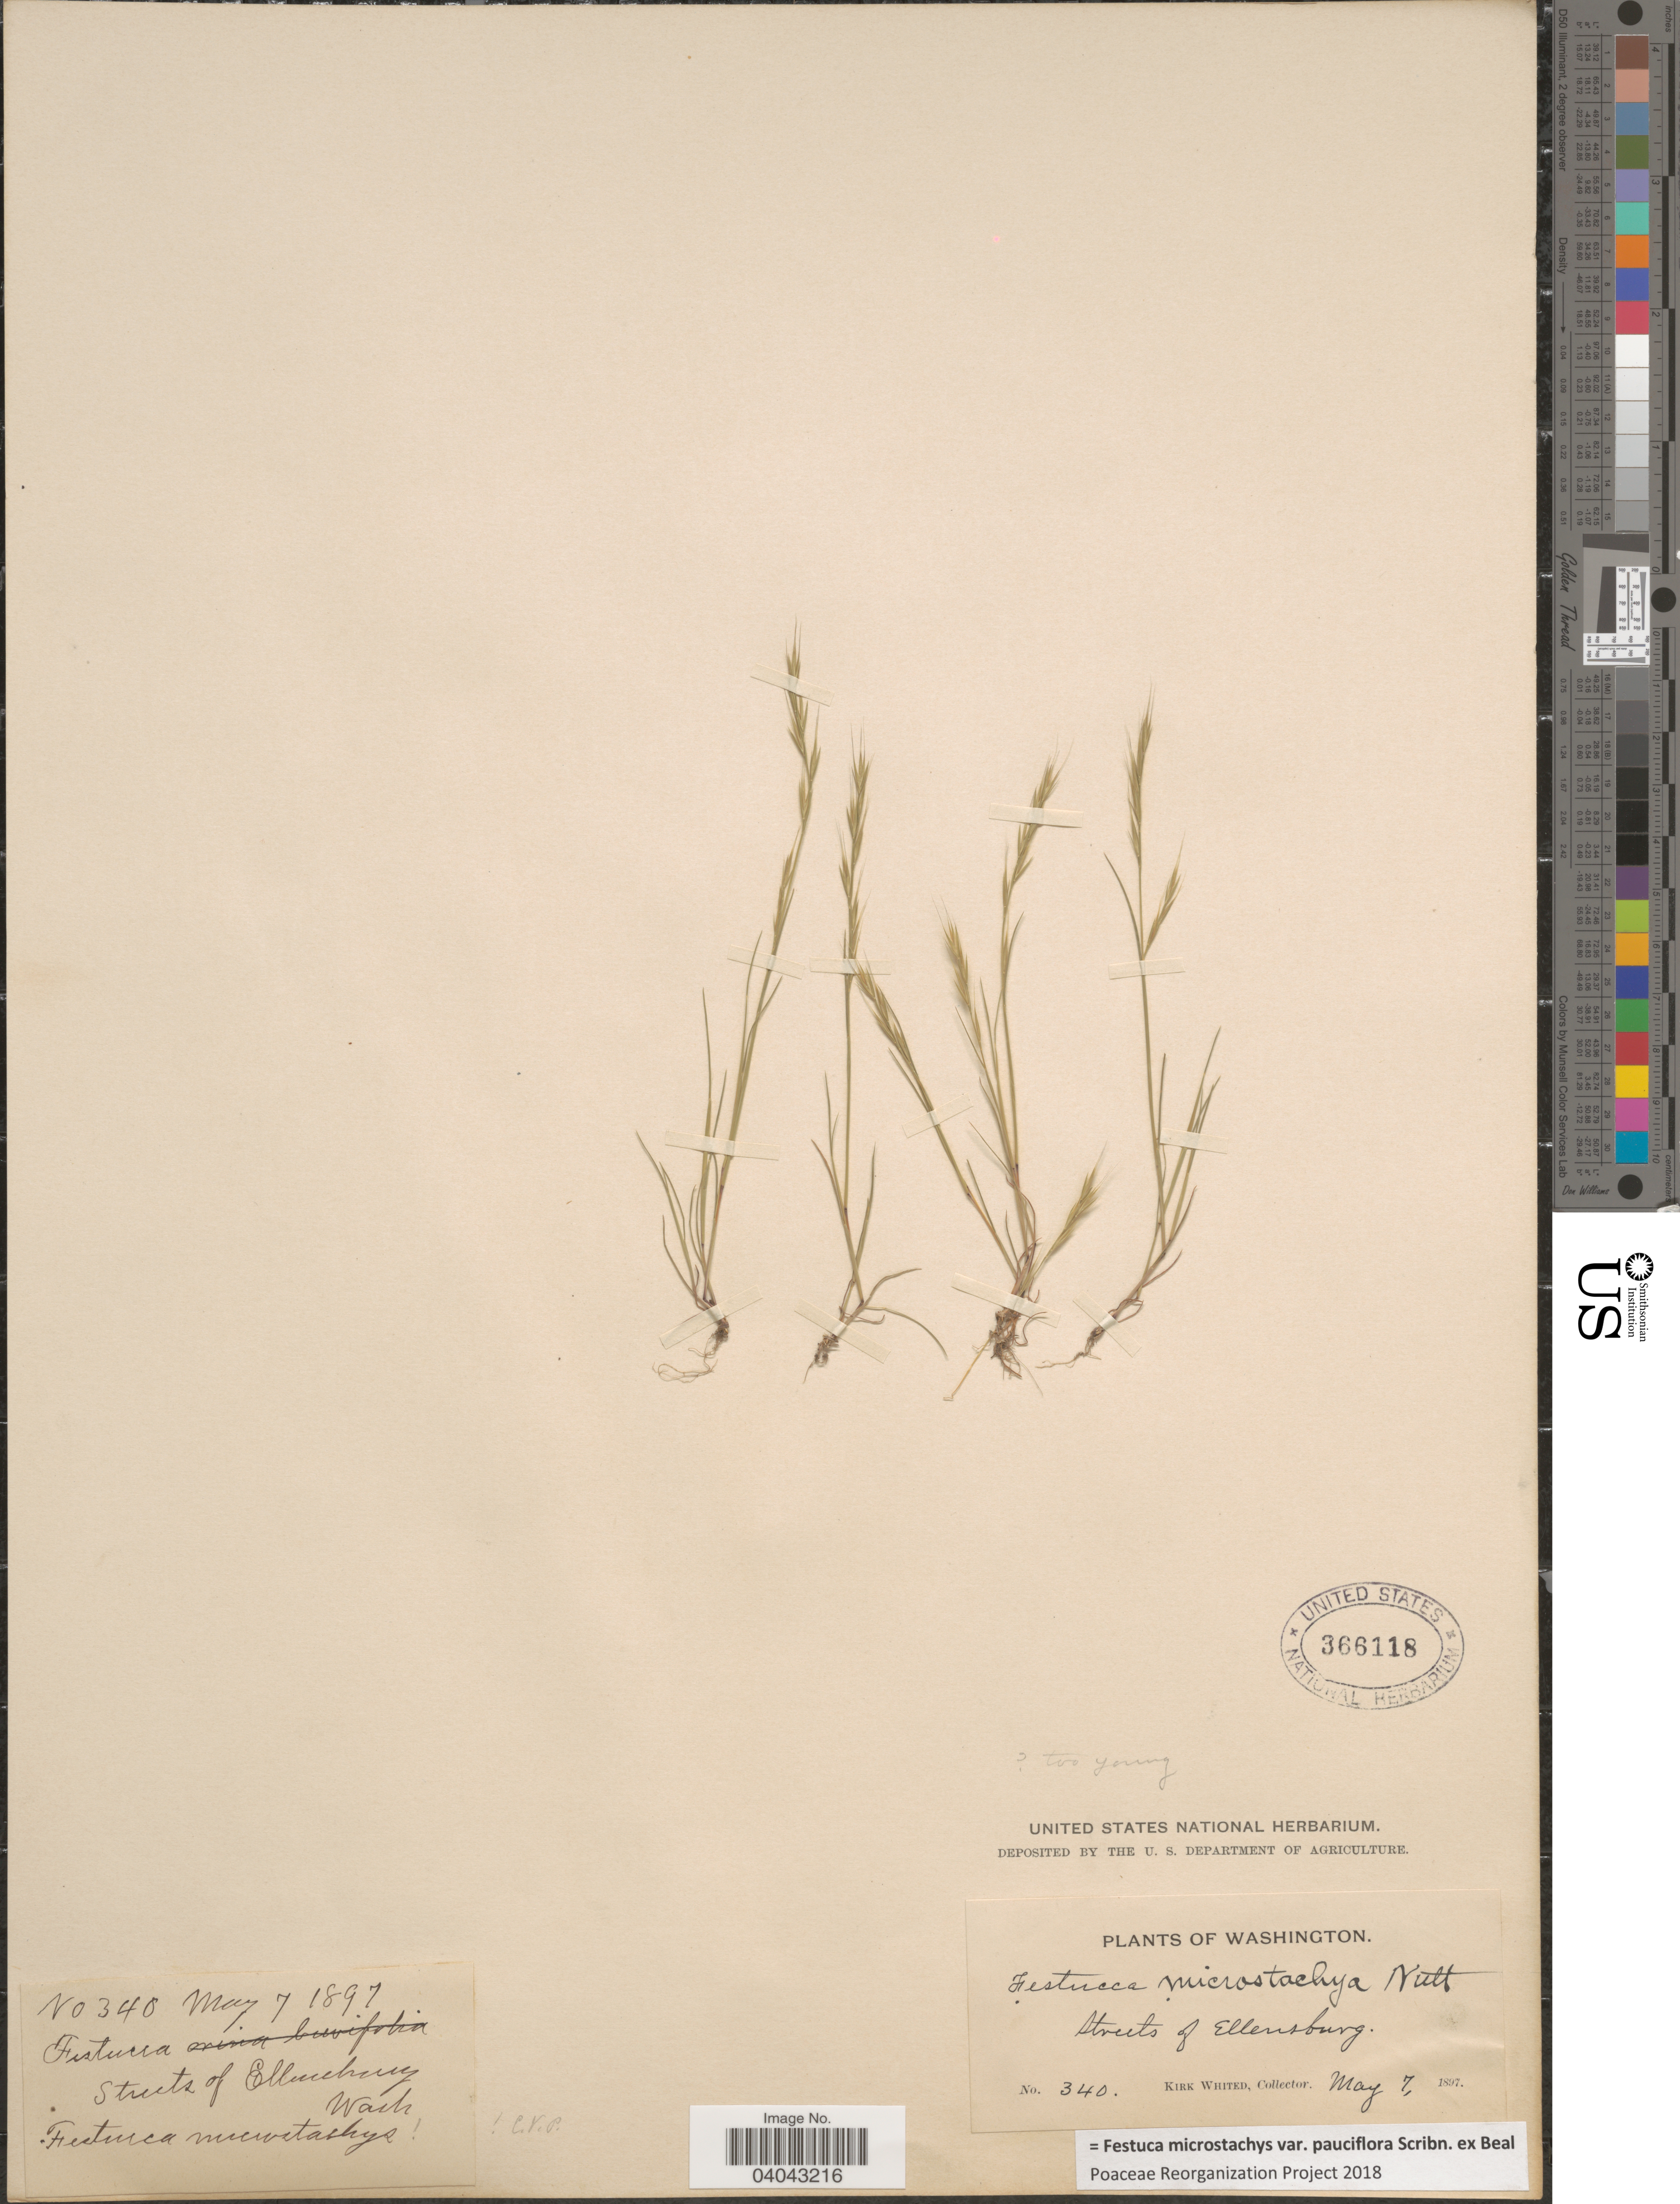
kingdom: Plantae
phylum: Tracheophyta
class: Liliopsida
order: Poales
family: Poaceae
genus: Festuca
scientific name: Festuca microstachys var. pauciflora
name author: Scribn. ex W.J. Beal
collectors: K. Whited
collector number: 340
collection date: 1897-05-07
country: United States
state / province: Washington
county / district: Kittitas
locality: Streets of Ellensburg.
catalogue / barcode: US 366118